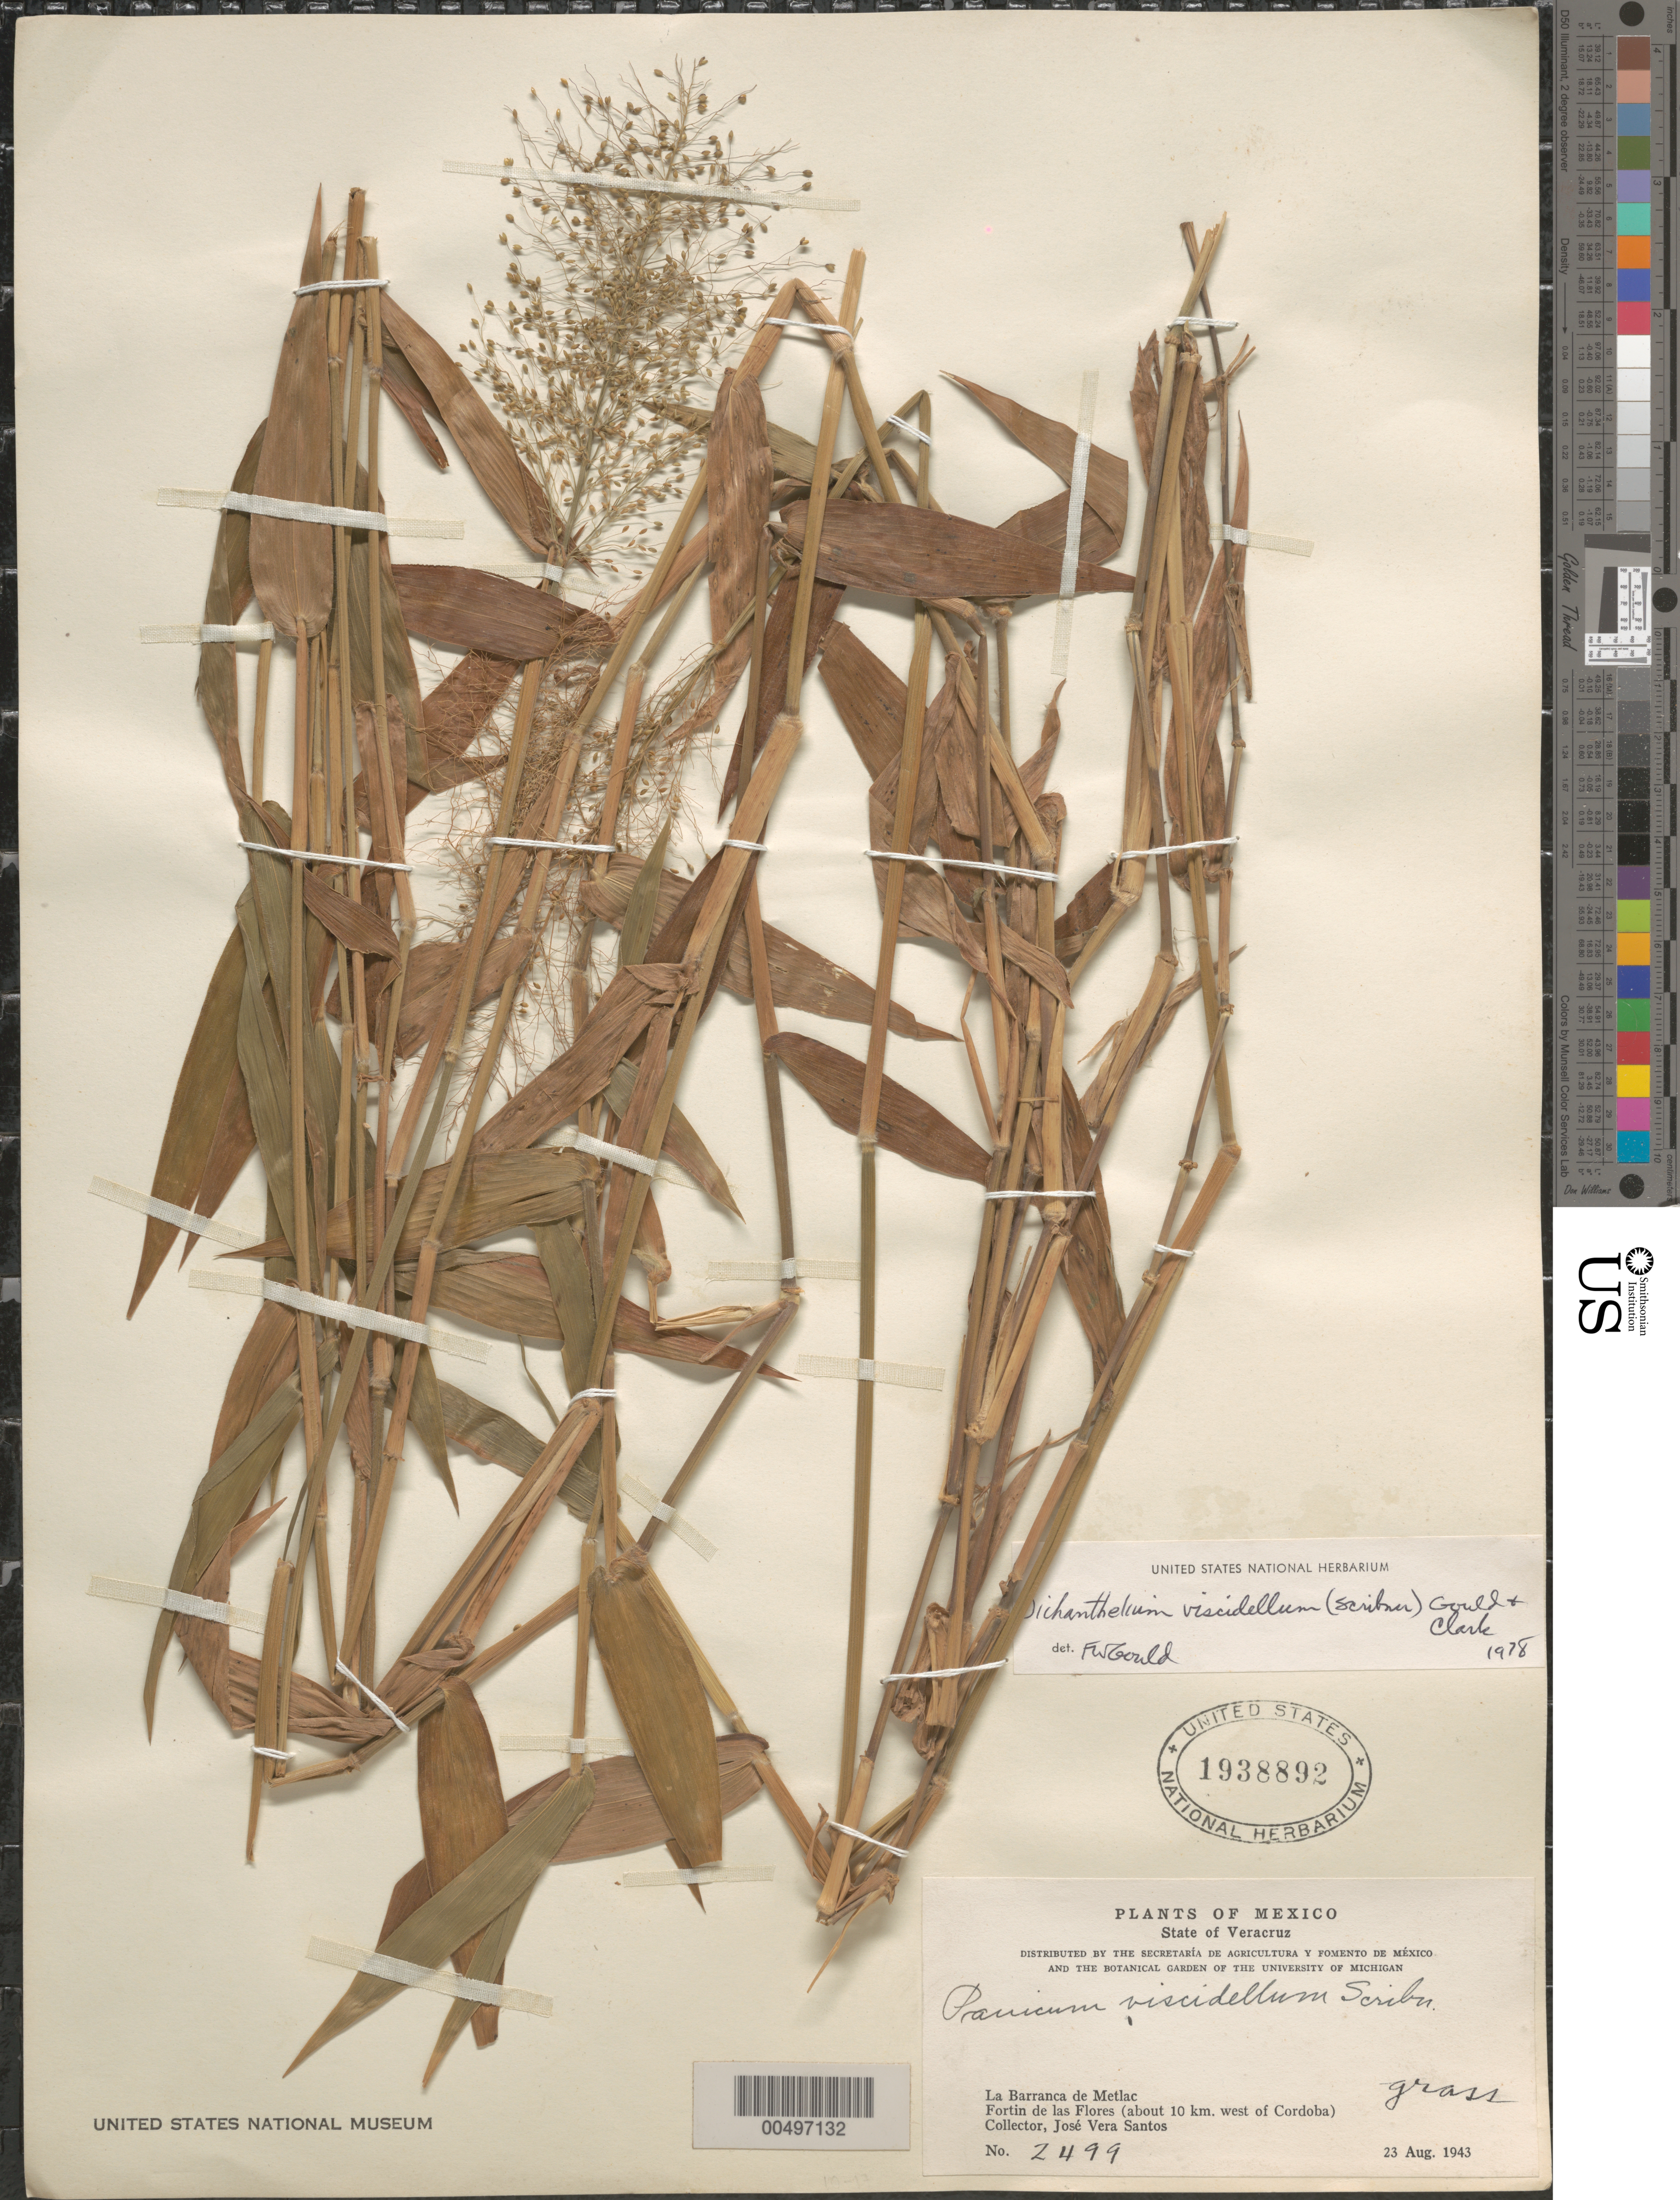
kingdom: Plantae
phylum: Tracheophyta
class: Liliopsida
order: Poales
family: Poaceae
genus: Dichanthelium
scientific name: Dichanthelium viscidellum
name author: (Scribn.) Gould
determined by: Gould, F. W.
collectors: J. V. Santos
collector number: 2499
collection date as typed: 23 Aug 1943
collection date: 1943-08-23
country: Mexico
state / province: Veracruz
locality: La Barranca de Metlac, Fortin de las Flores (about 10 km W of Córdoba)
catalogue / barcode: US 1938892